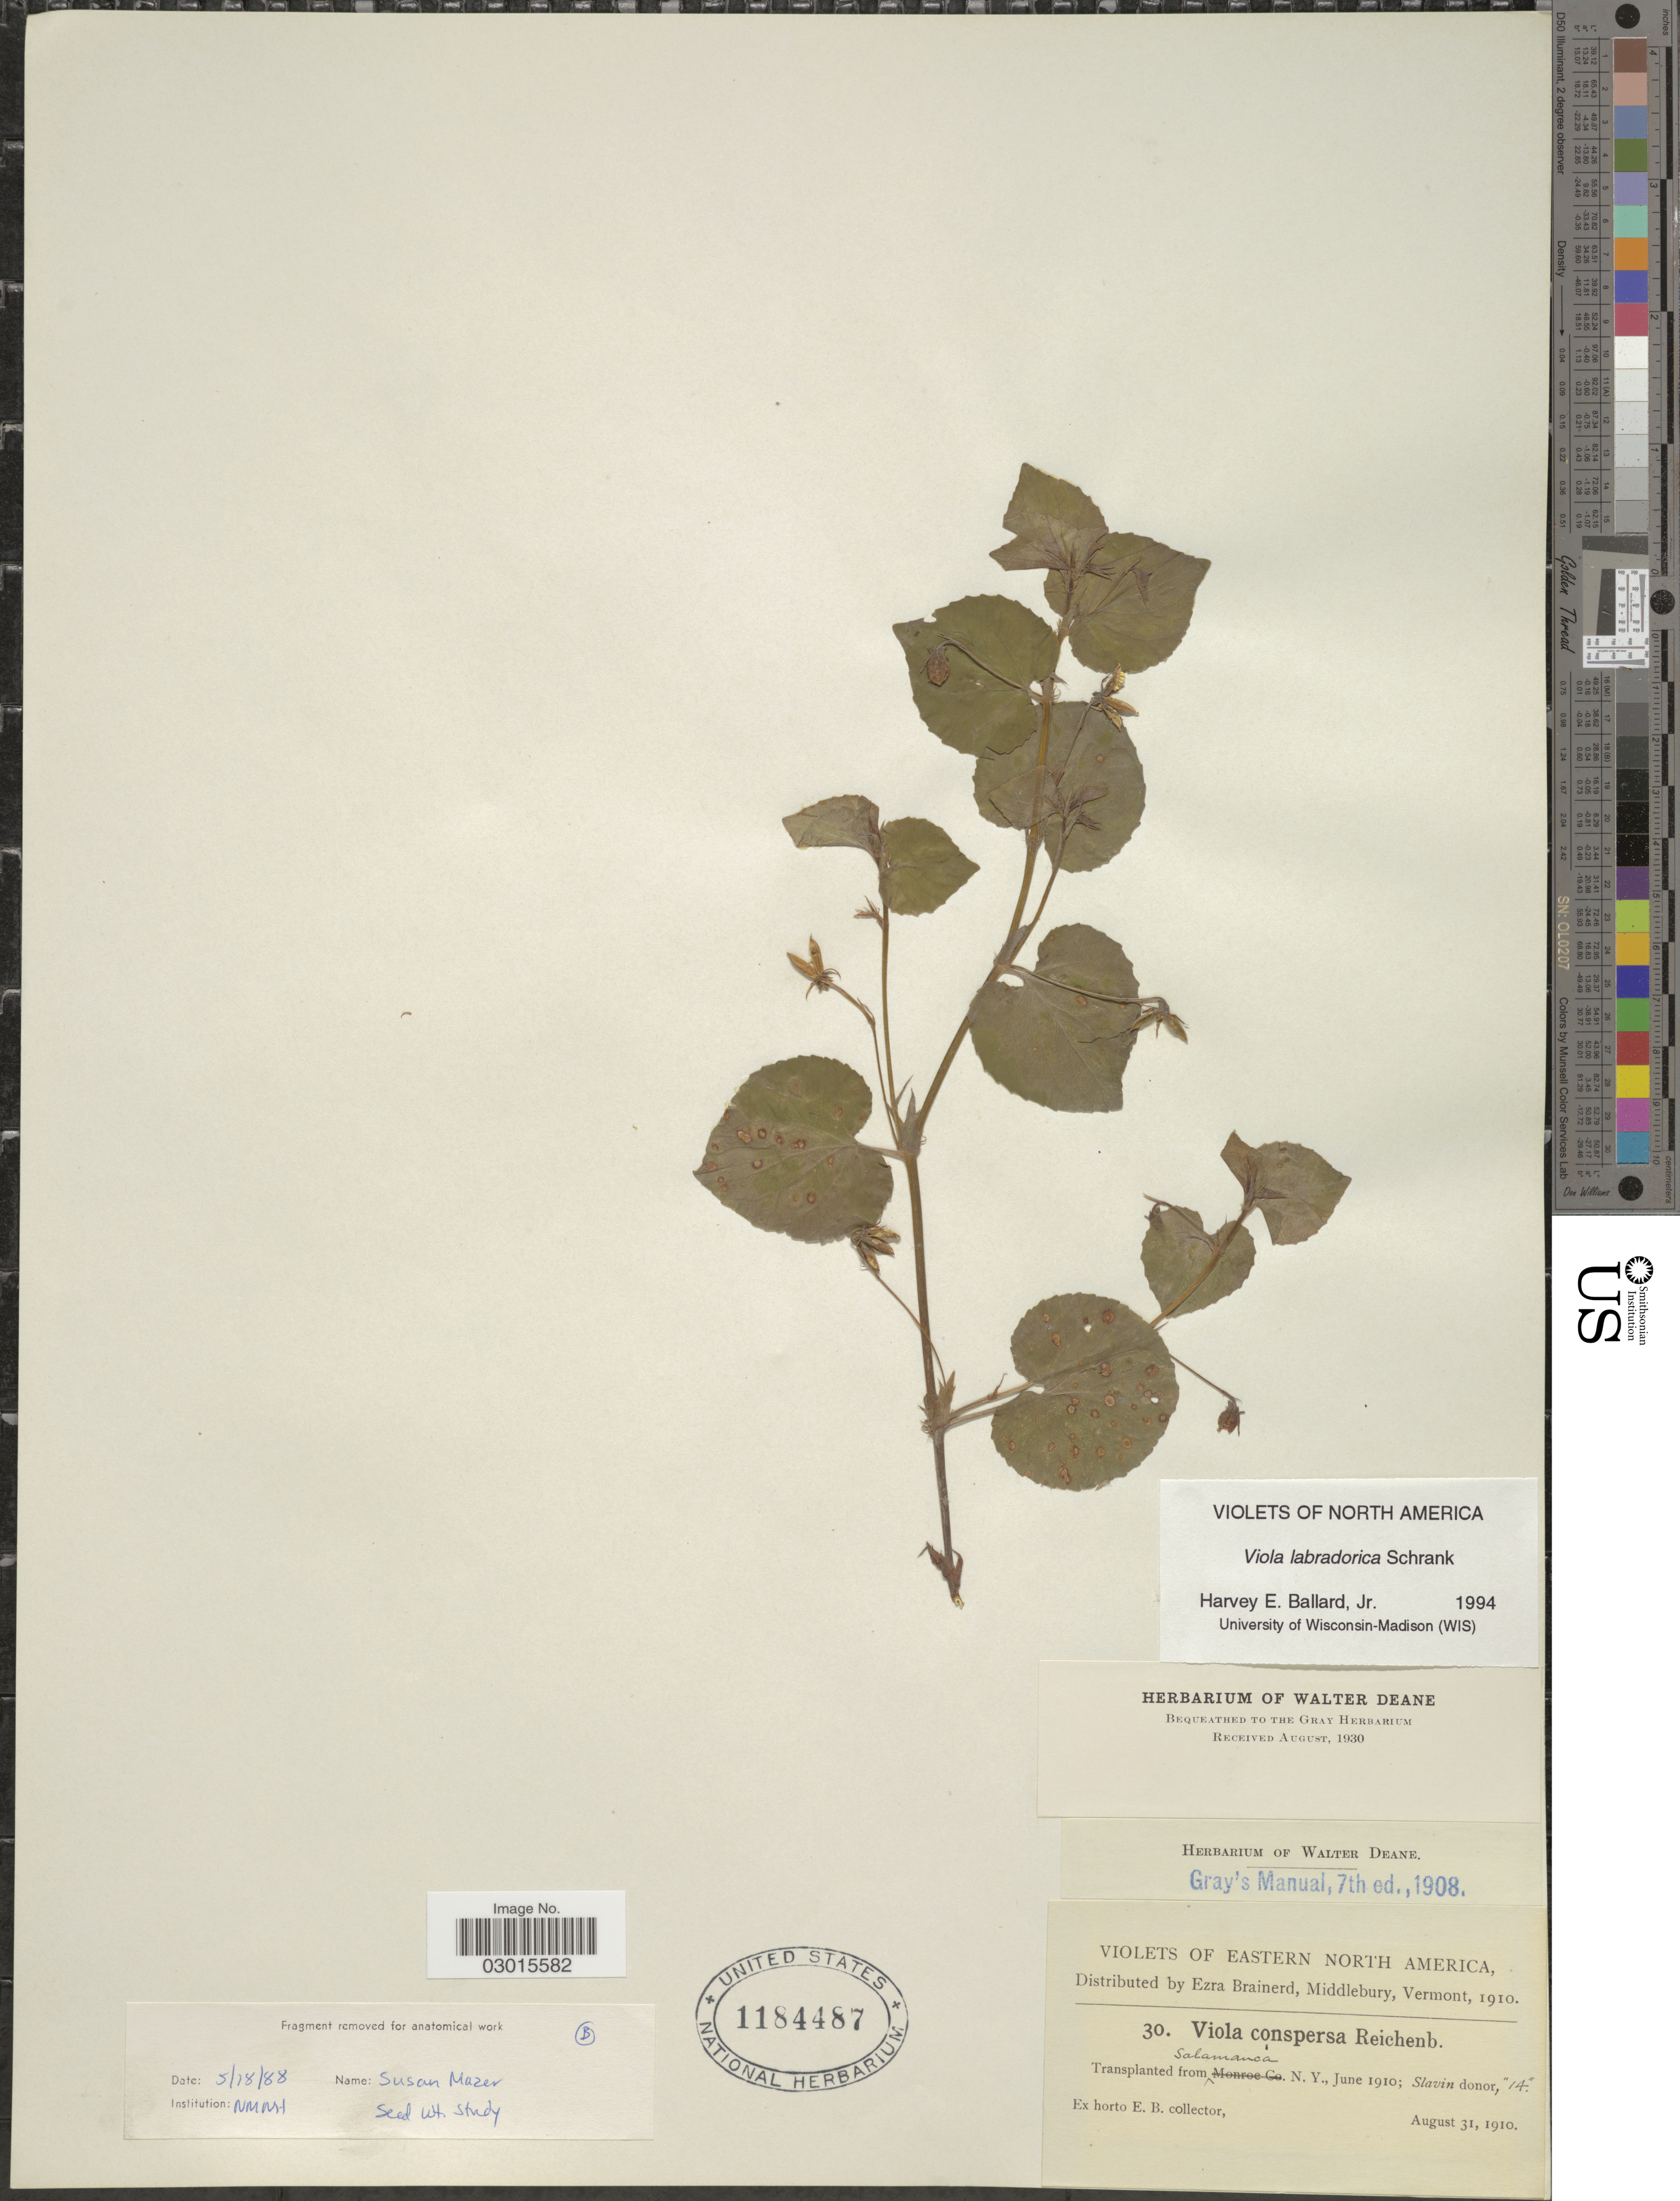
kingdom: Plantae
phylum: Tracheophyta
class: Magnoliopsida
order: Malpighiales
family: Violaceae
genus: Viola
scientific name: Viola labradorica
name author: Schrank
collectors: ex herb. Ezra Brainerd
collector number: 30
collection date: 1910-08-31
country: United States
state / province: New York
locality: Eastern North America. Salamanca, N.Y.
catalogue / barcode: US 1184487